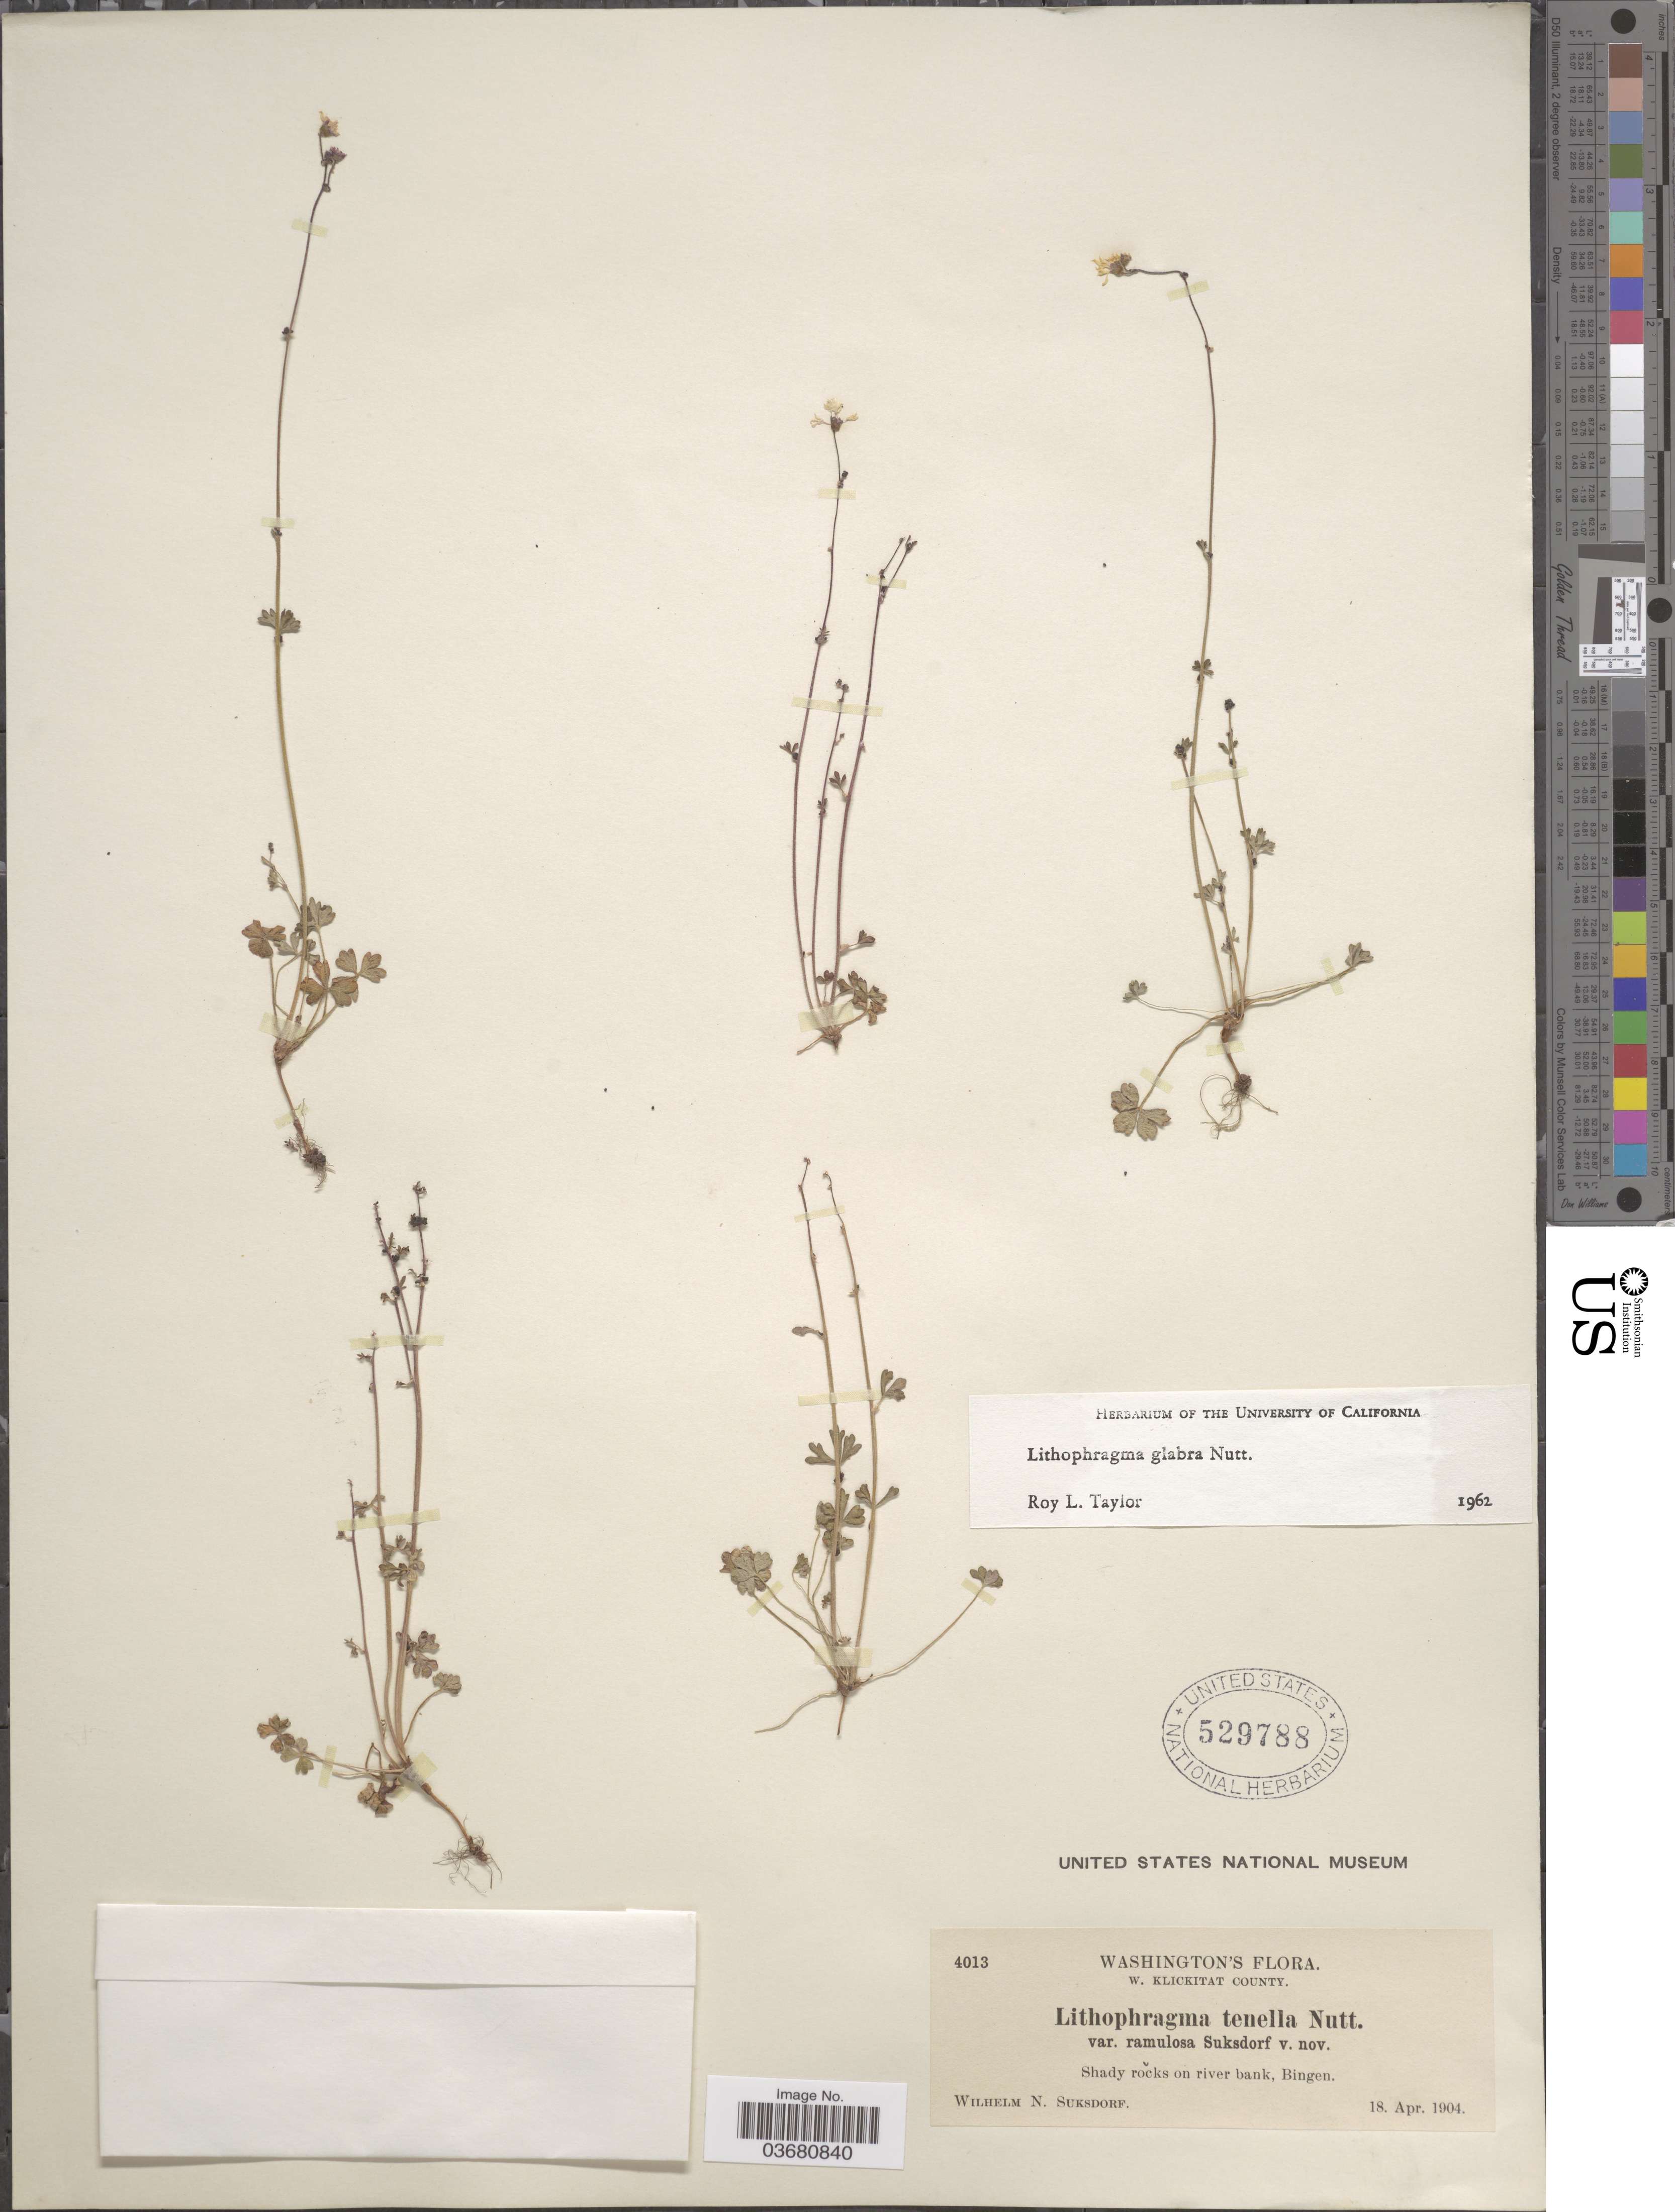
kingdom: Plantae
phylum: Tracheophyta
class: Magnoliopsida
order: Saxifragales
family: Saxifragaceae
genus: Lithophragma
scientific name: Lithophragma glabrum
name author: Nutt.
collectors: W. N. Suksdorf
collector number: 4013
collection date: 1904-04-18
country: United States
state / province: Washington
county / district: Klickitat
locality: W. Klickitat County. Shady rocks on river bank, Bingen.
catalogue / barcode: US 529788